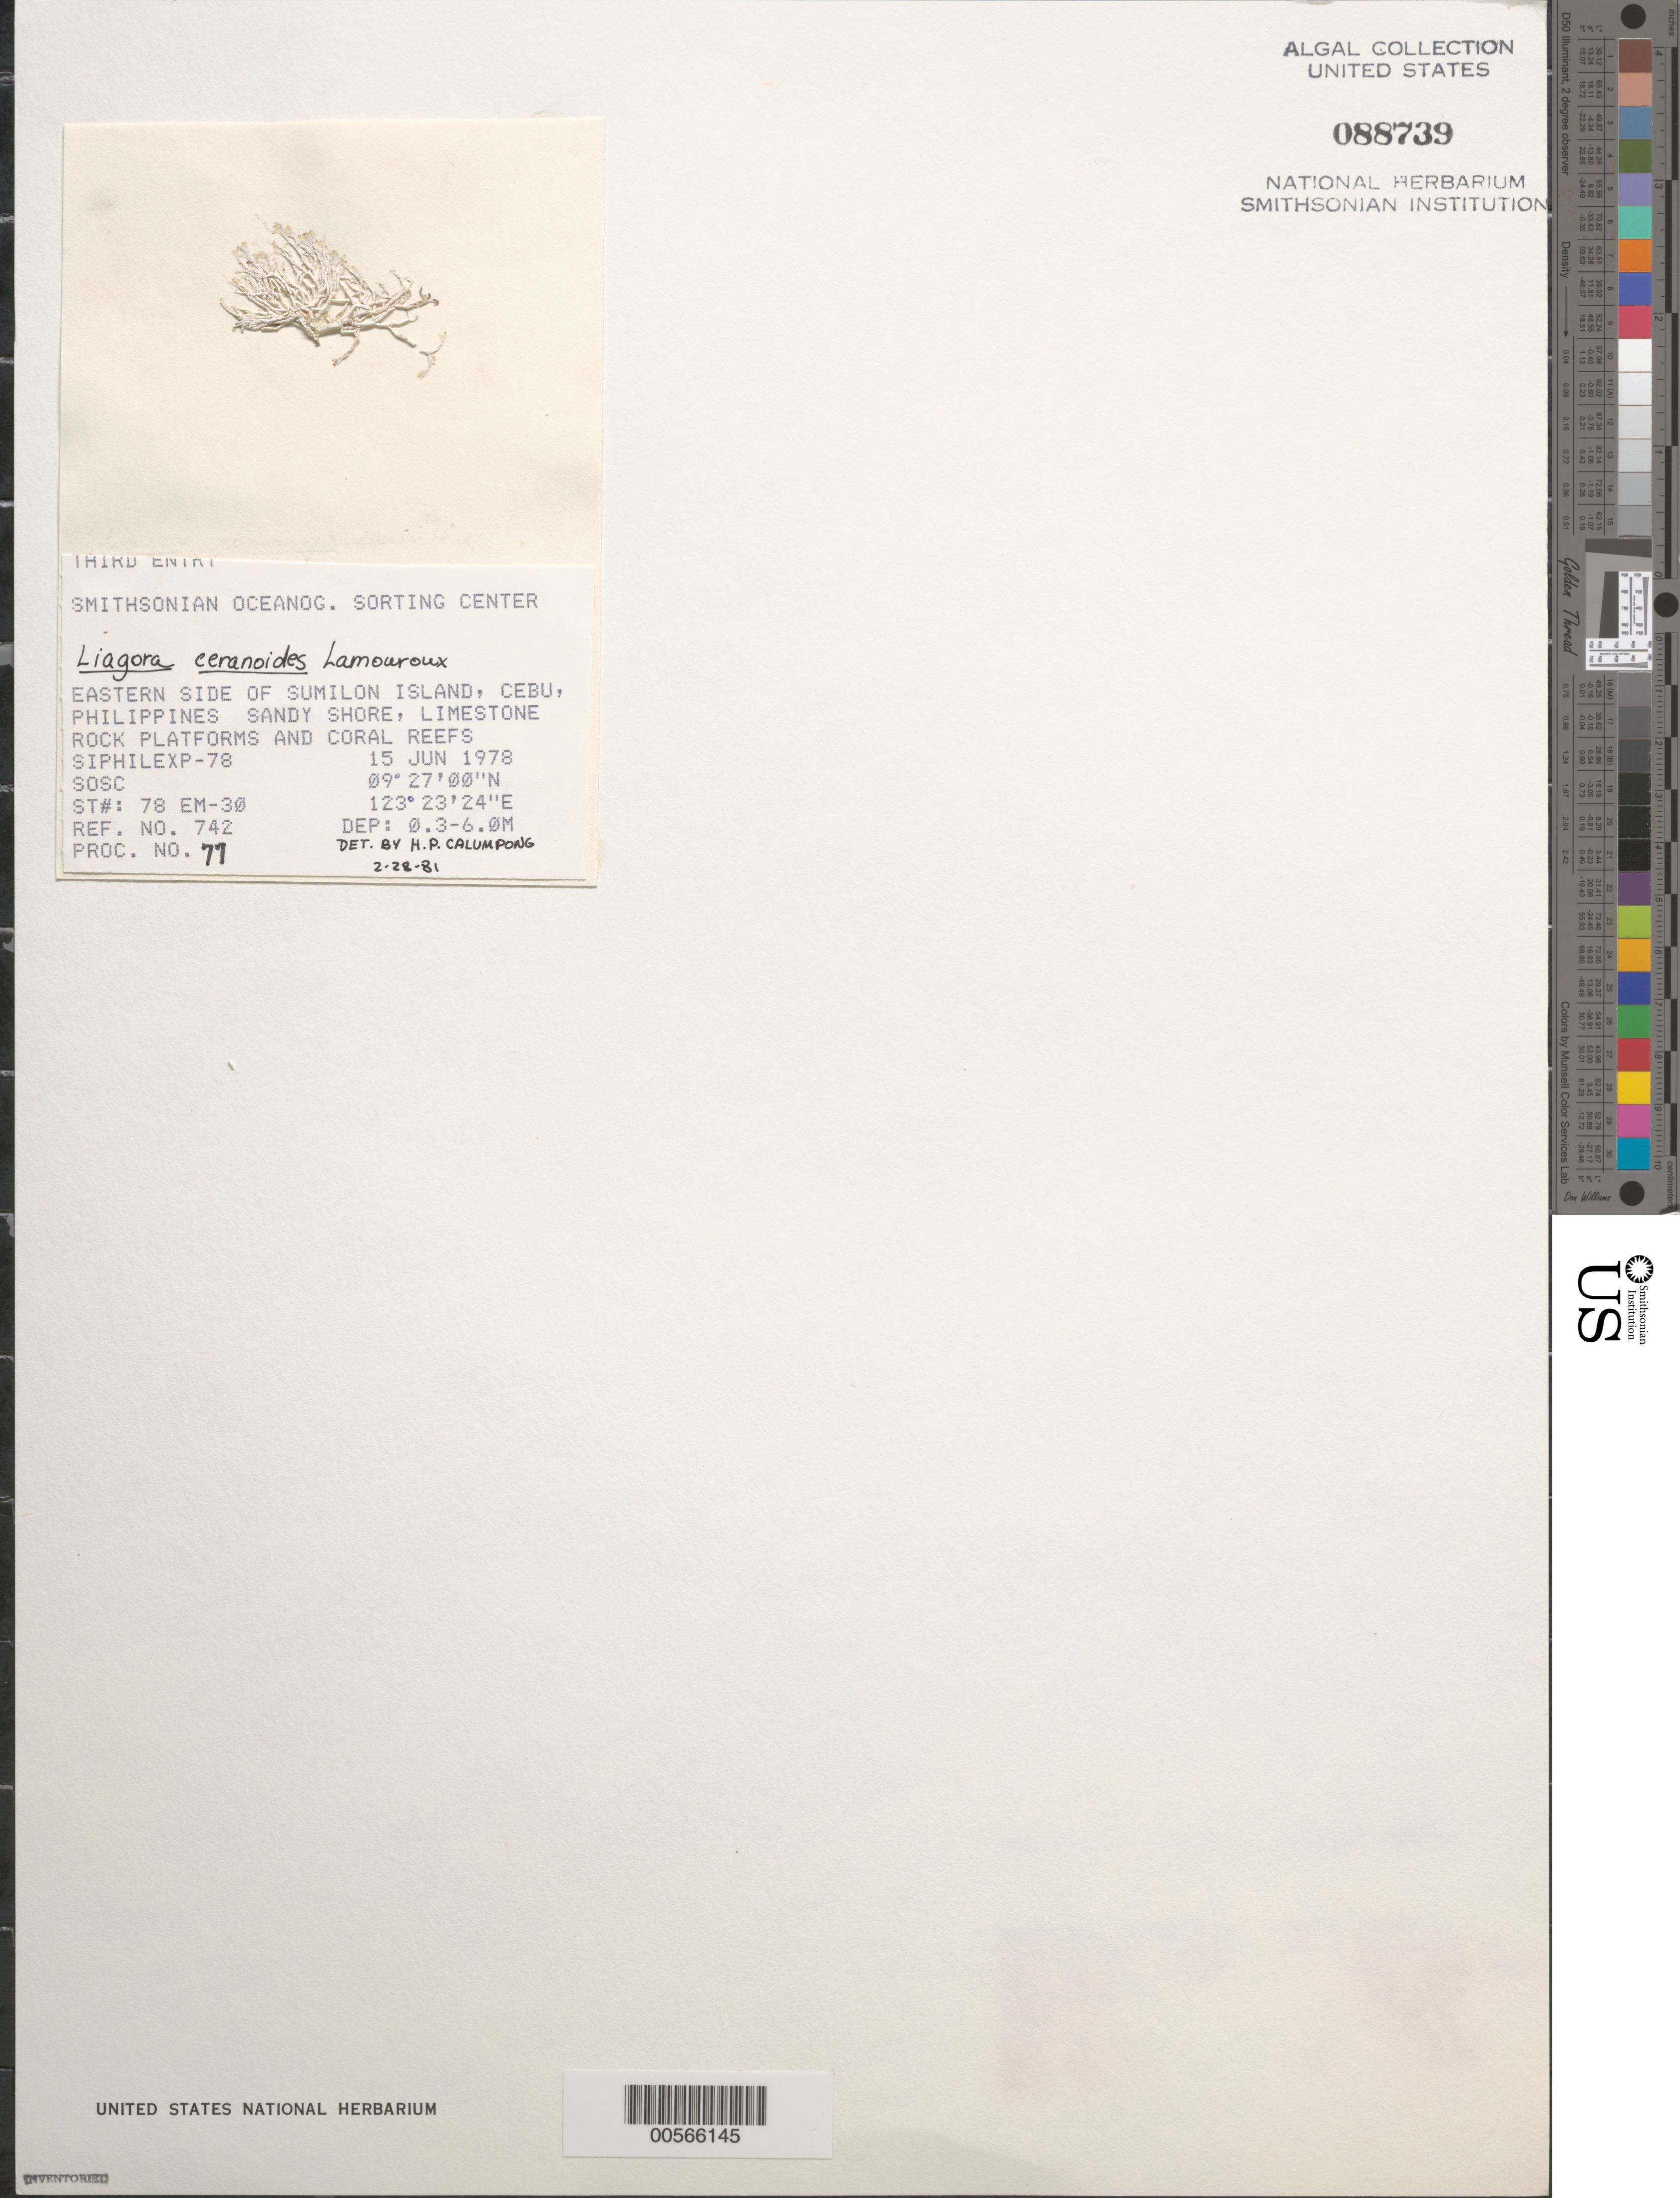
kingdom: Plantae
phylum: Rhodophyta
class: Florideophyceae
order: Nemaliales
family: Liagoraceae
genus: Liagora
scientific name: Liagora ceranoides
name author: J.V.Lamouroux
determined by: Calumpong, H. P.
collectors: SOSC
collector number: Station 78 Em-30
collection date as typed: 15 Jun 1978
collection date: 1978-06-15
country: Philippines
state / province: Central Visayas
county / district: Cebu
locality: Sumilon island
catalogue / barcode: US 88739